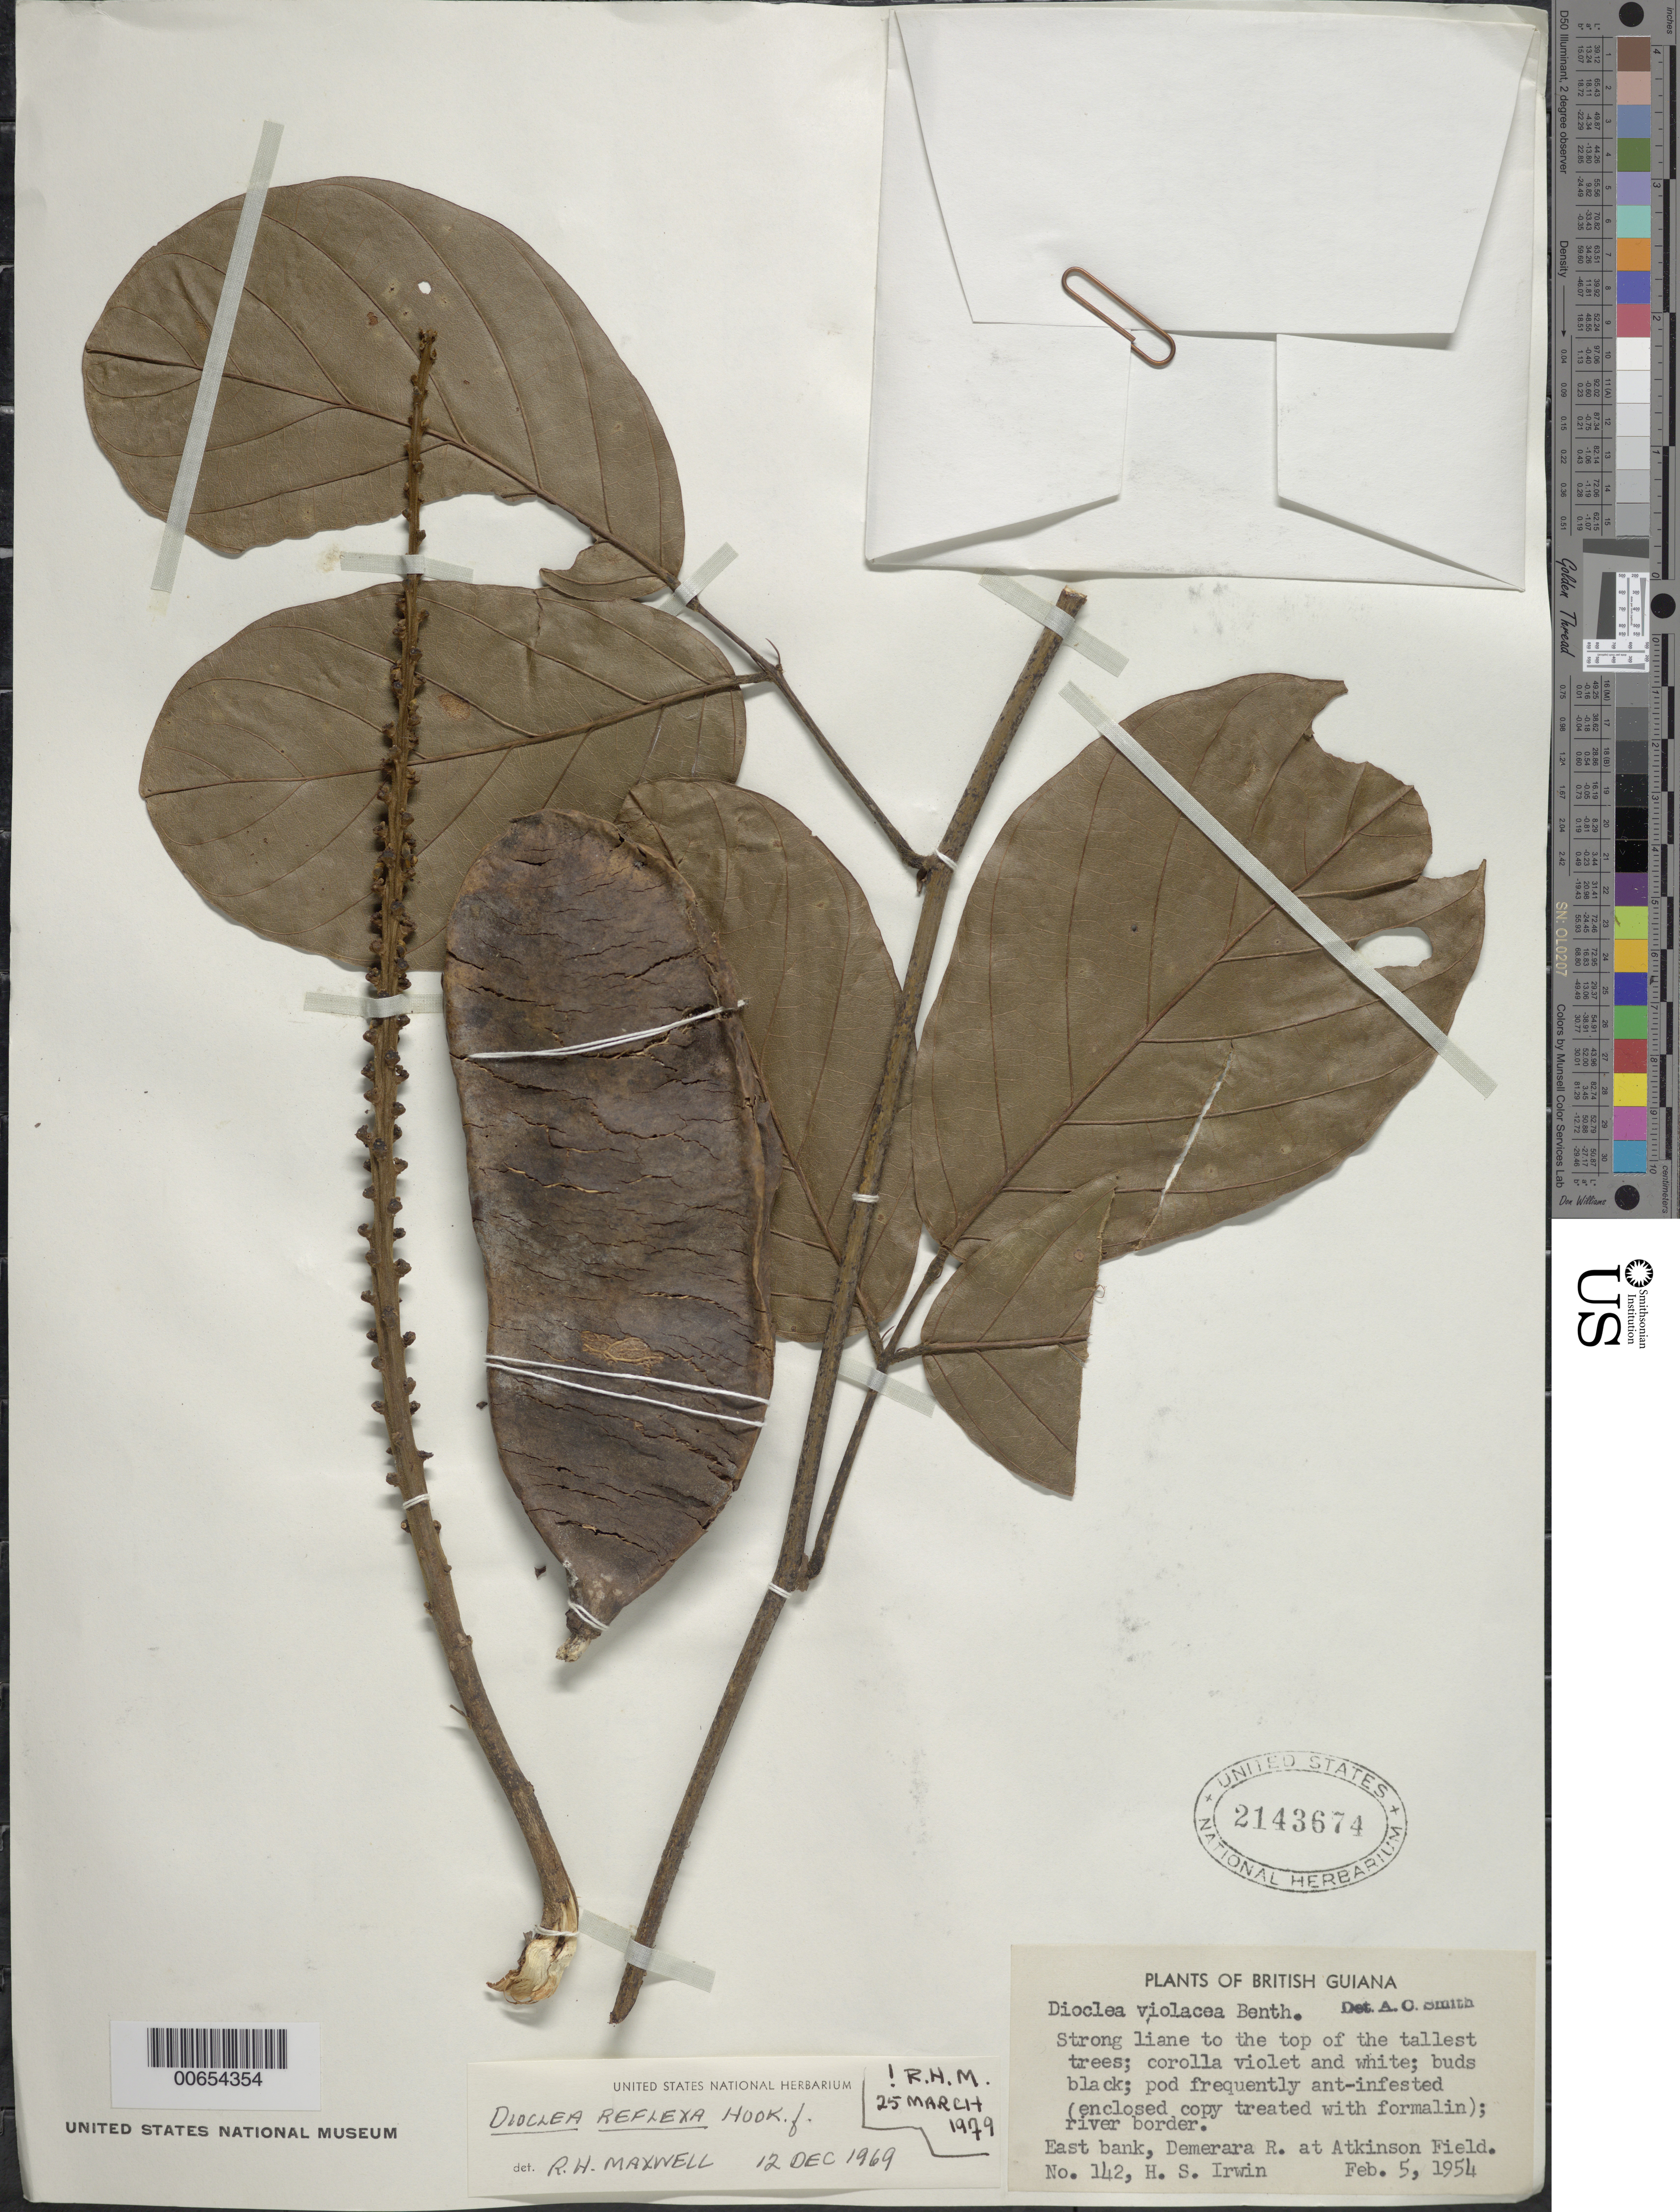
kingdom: Plantae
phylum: Tracheophyta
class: Magnoliopsida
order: Fabales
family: Fabaceae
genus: Macropsychanthus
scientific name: Macropsychanthus comosus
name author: (G. Mey.) L.P. Queiroz & Snak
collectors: H. Irwin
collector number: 142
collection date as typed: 5-Feb-54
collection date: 1954-02-05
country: Guyana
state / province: Demerara-Mahaica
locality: Atkinson Field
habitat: River border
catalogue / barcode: US 2143674